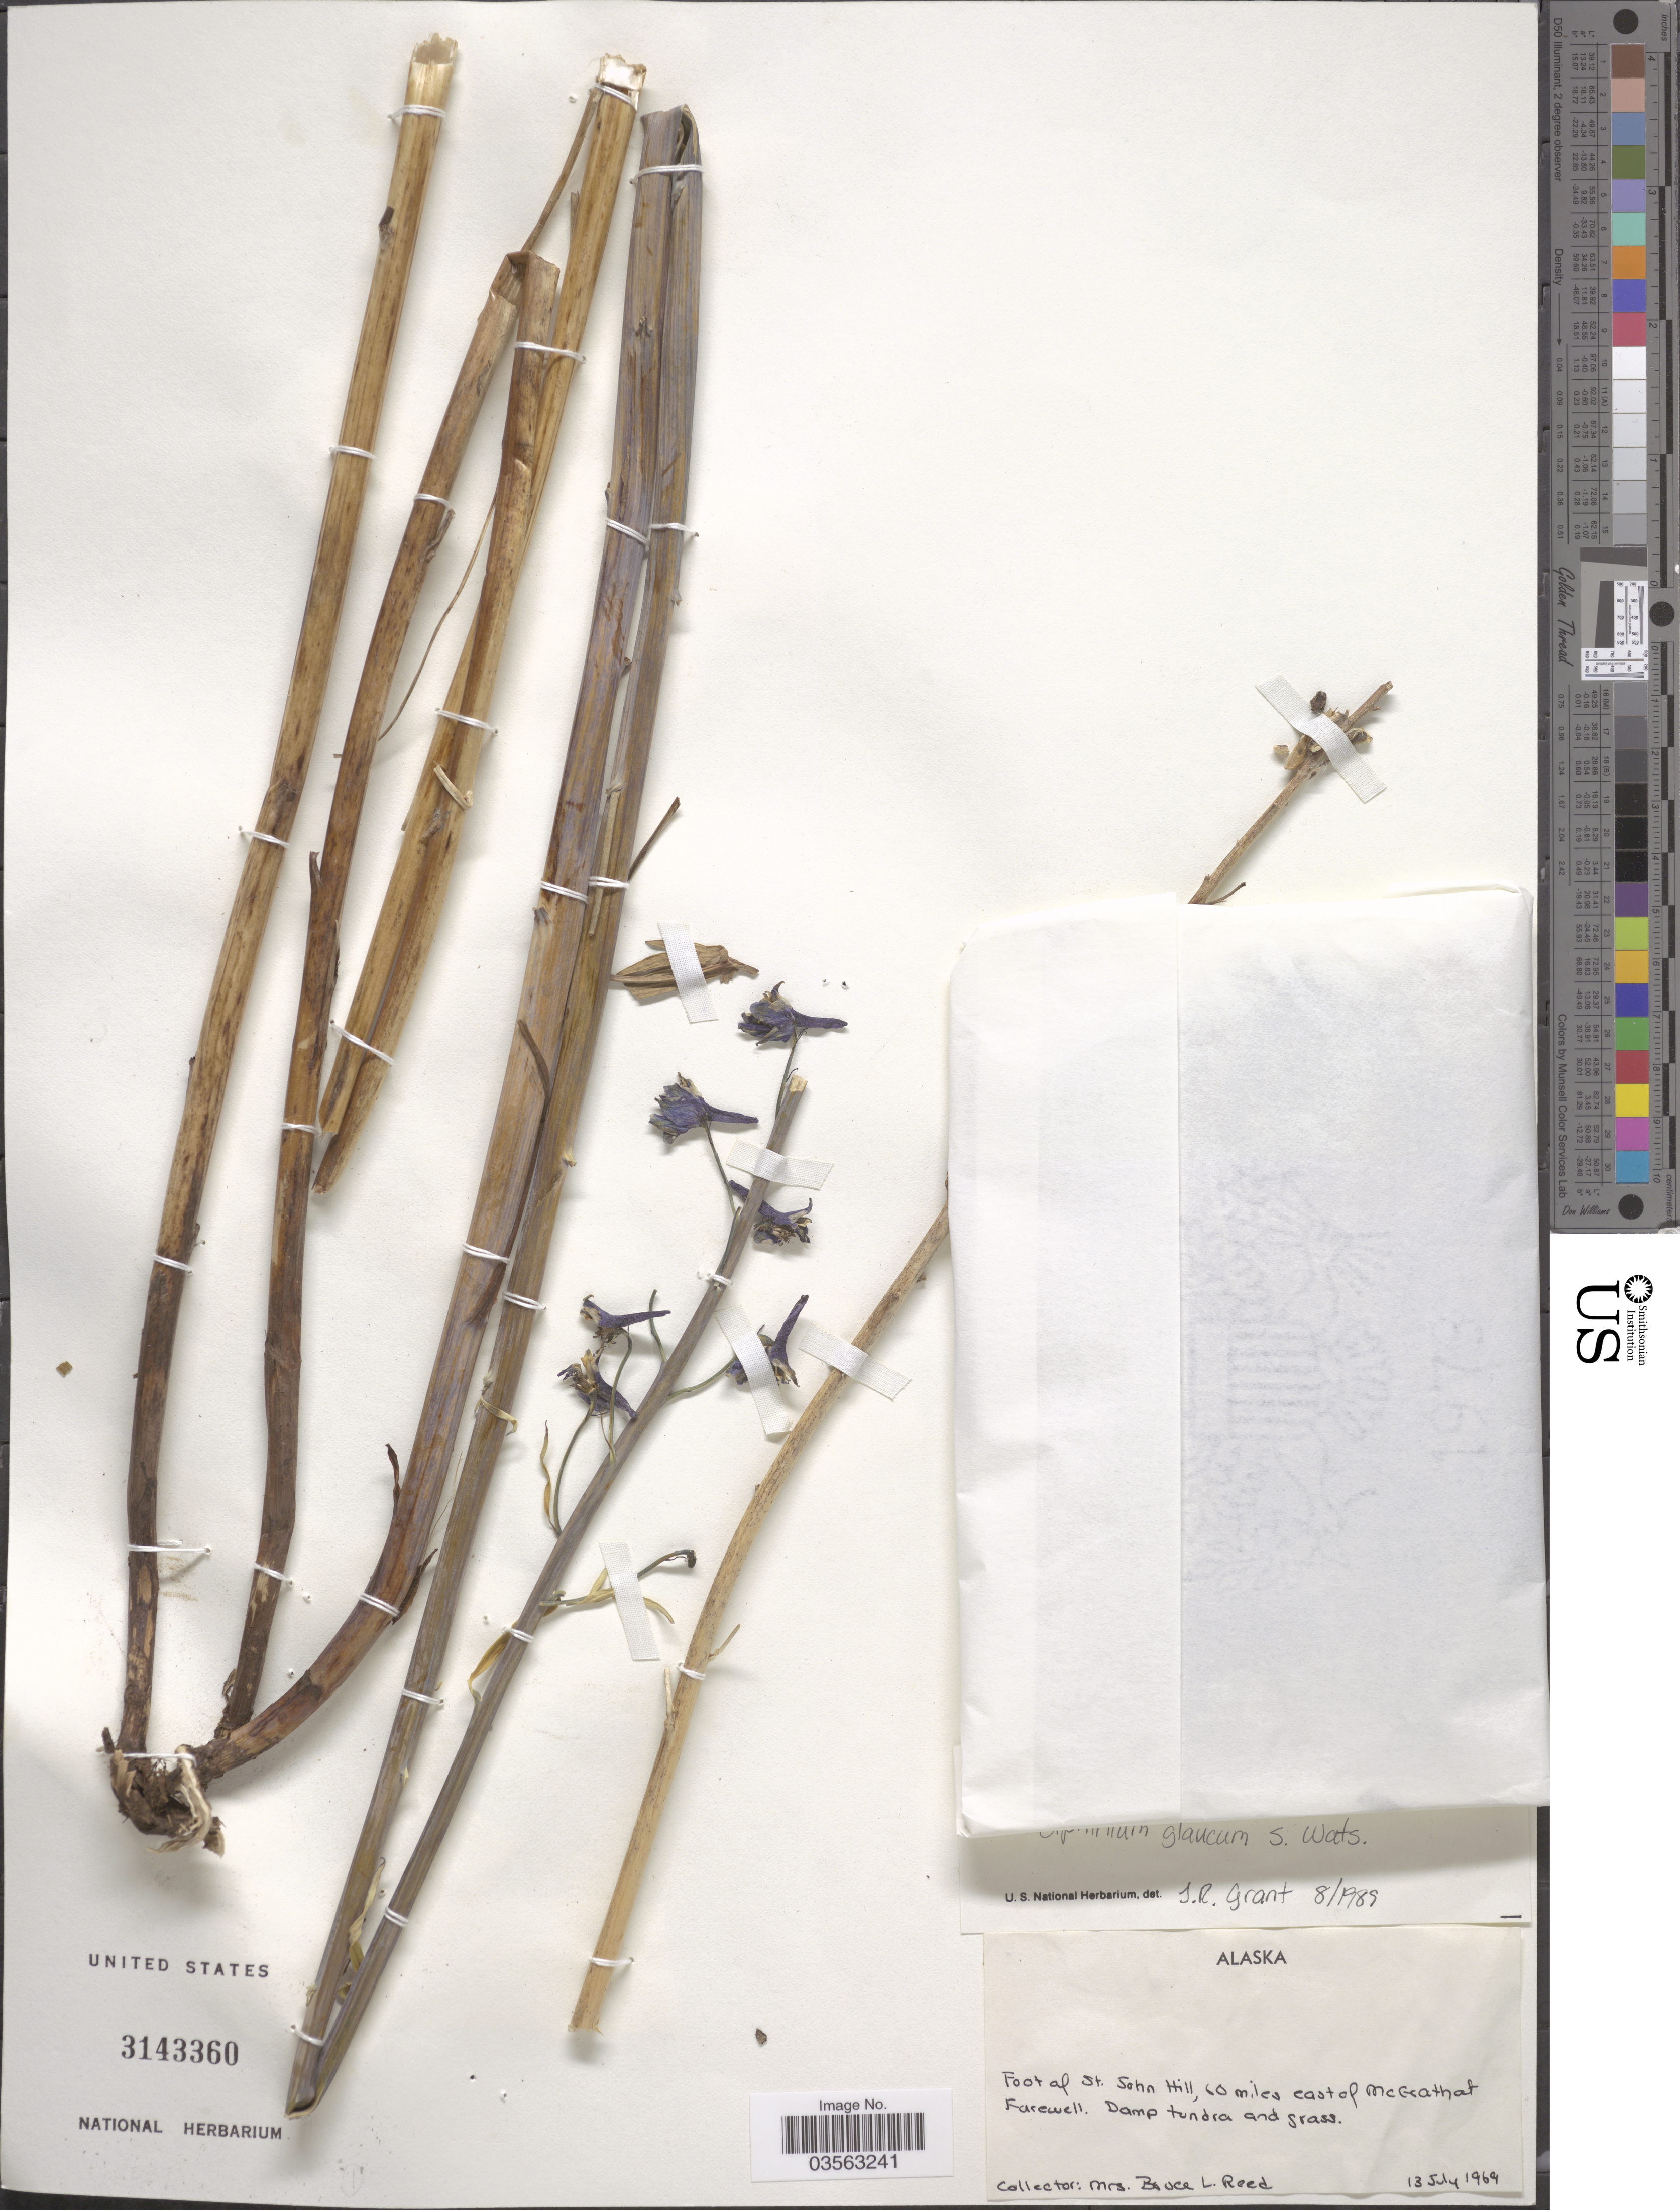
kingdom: Plantae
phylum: Tracheophyta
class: Magnoliopsida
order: Ranunculales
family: Ranunculaceae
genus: Delphinium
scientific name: Delphinium glaucum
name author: S. Watson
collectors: B. Reed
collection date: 1969-07-13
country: United States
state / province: Alaska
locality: Foot of St. John Hill, 60 miles east of McGrath at Farewell.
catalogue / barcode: US 3143360